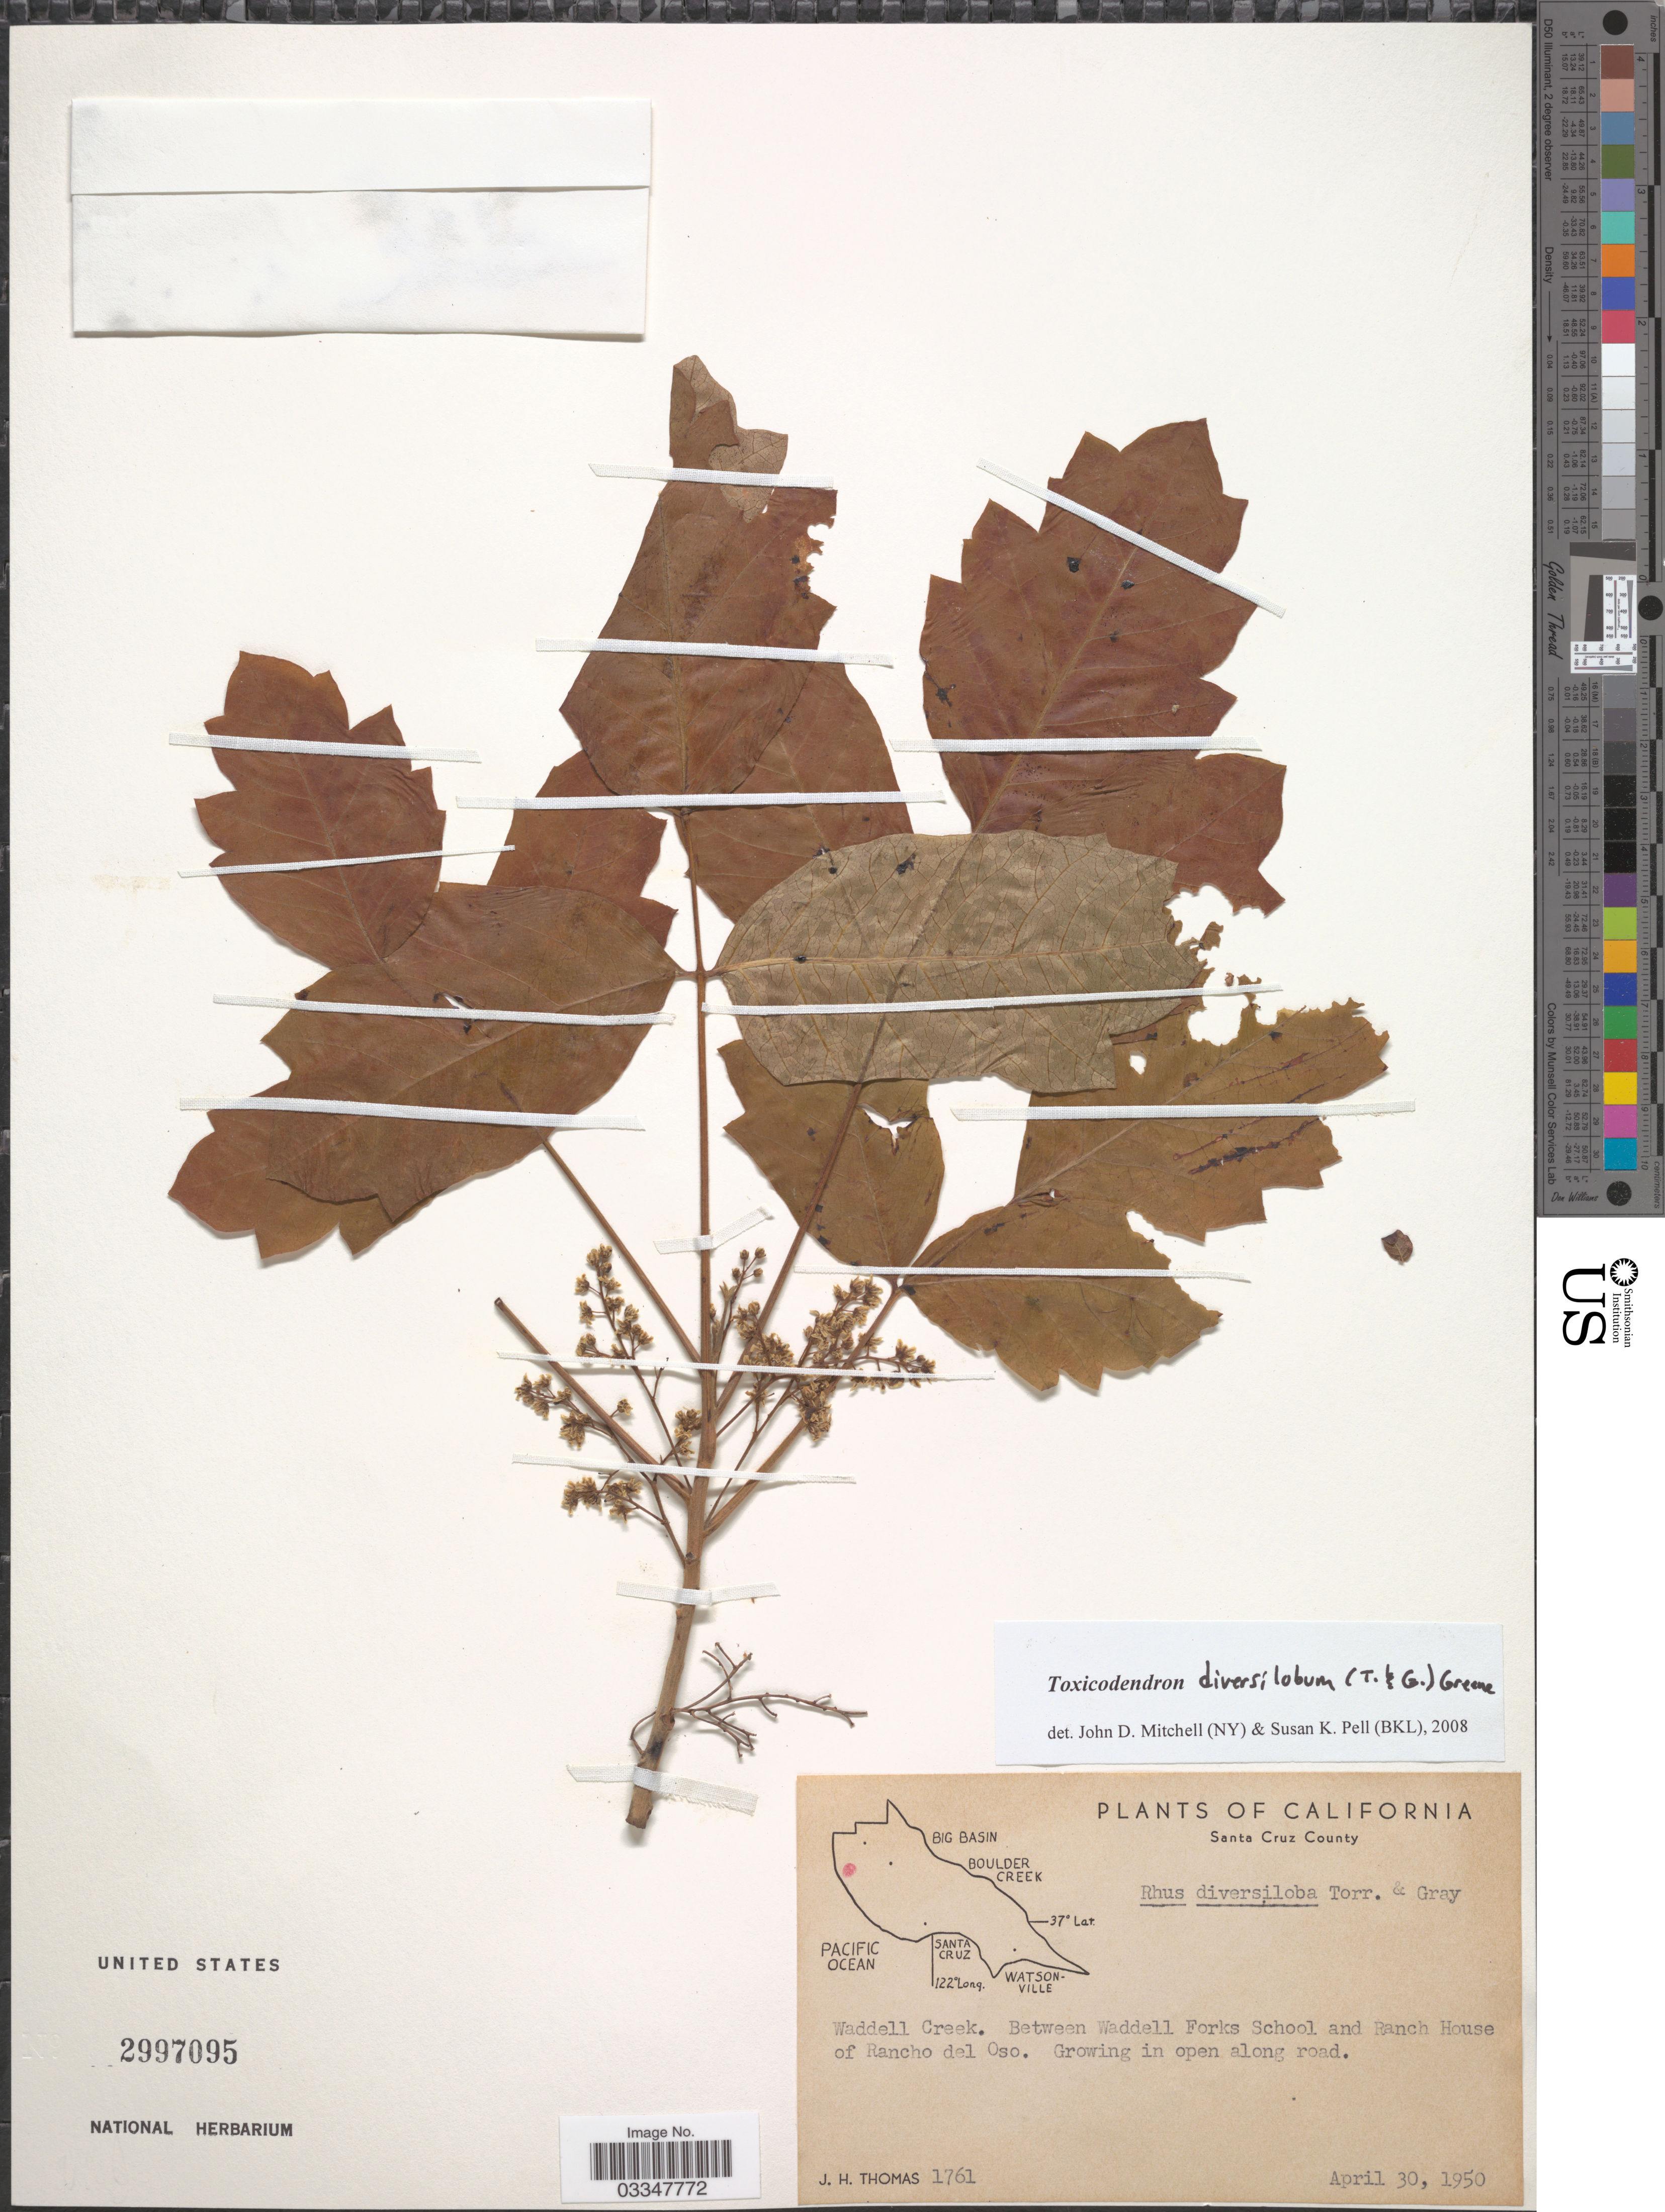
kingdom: Plantae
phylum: Tracheophyta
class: Magnoliopsida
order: Sapindales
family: Anacardiaceae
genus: Toxicodendron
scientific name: Toxicodendron diversilobum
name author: (Torr. & A. Gray) Greene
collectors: J. H. Thomas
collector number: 1761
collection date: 1950-04-30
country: United States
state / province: California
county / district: Santa Cruz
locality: Santa Cruz County. Waddell Creek. Between Waddell Forks School and Ranch House of Rancho del Oso.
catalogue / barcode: US 2997095